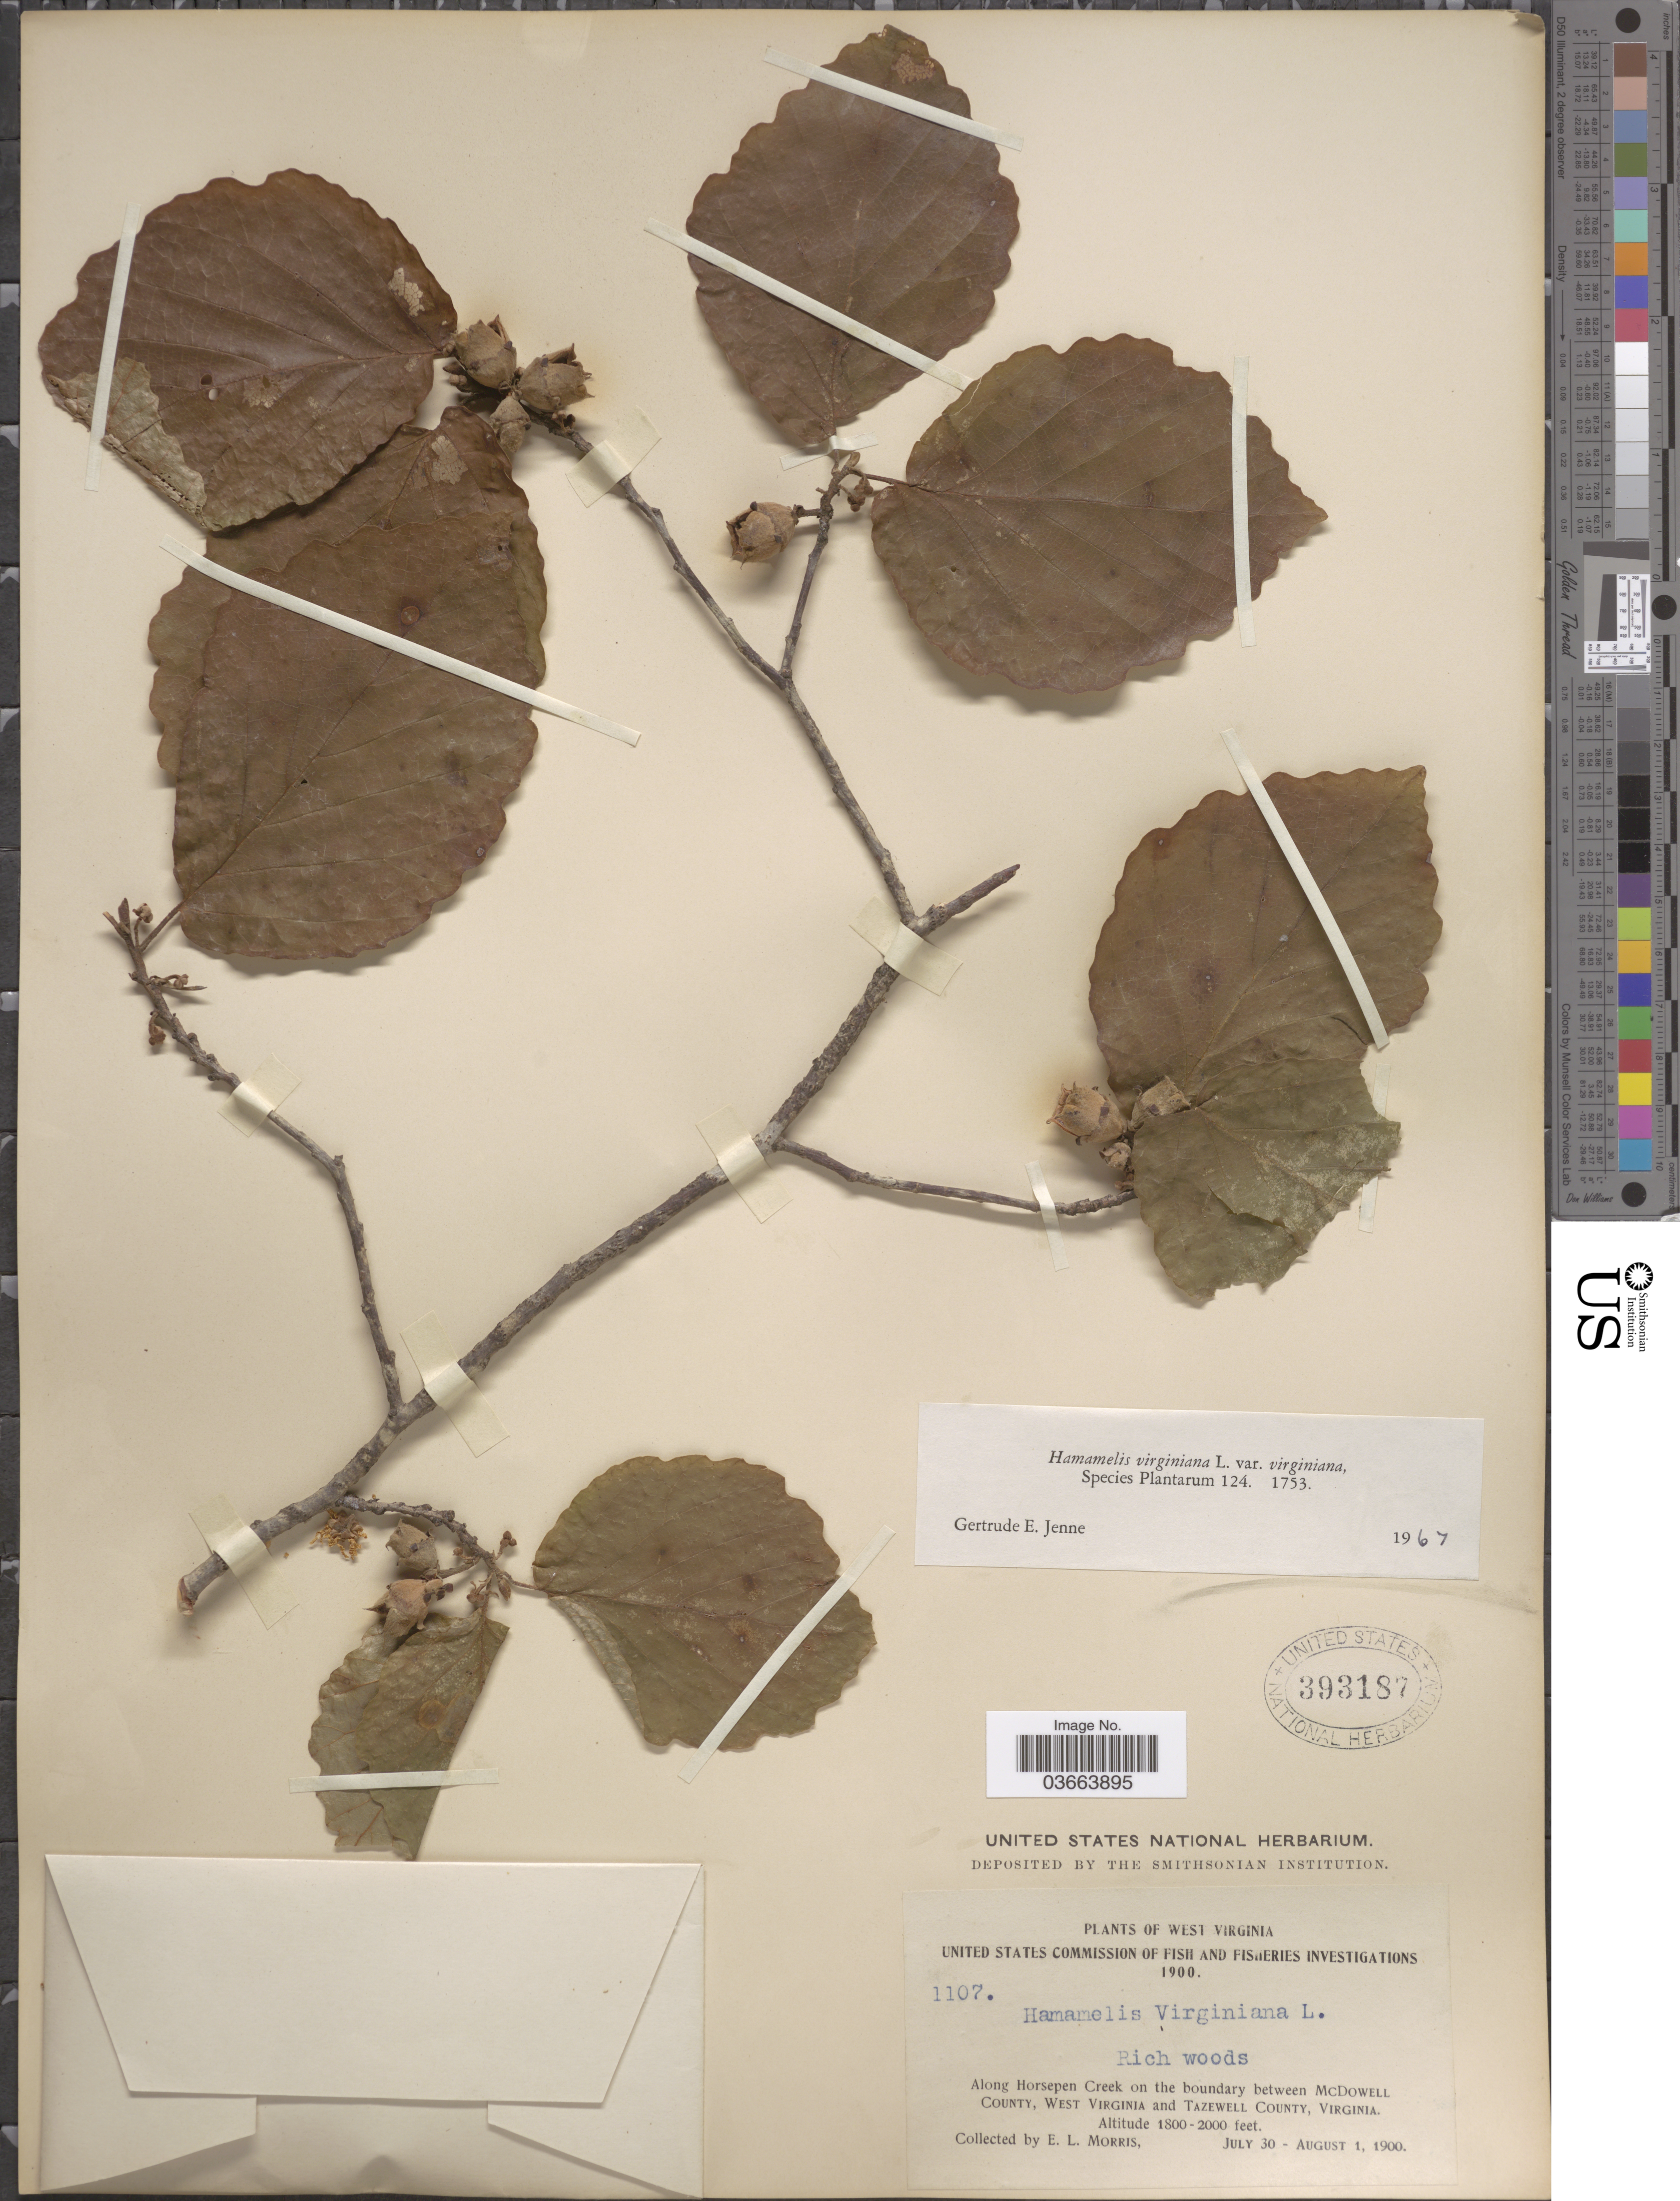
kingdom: Plantae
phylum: Tracheophyta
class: Magnoliopsida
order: Saxifragales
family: Hamamelidaceae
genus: Hamamelis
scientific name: Hamamelis virginiana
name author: L.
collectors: E. Morris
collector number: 1107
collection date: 1900-07-30/1900-08-01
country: United States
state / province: Virginia / West Virginia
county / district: Tazewell / McDowell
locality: Along Horsepen Creek on the boundary between Mcdowell County, West Virginia and Tazewell County, Virginia.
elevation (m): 549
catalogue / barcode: US 393187